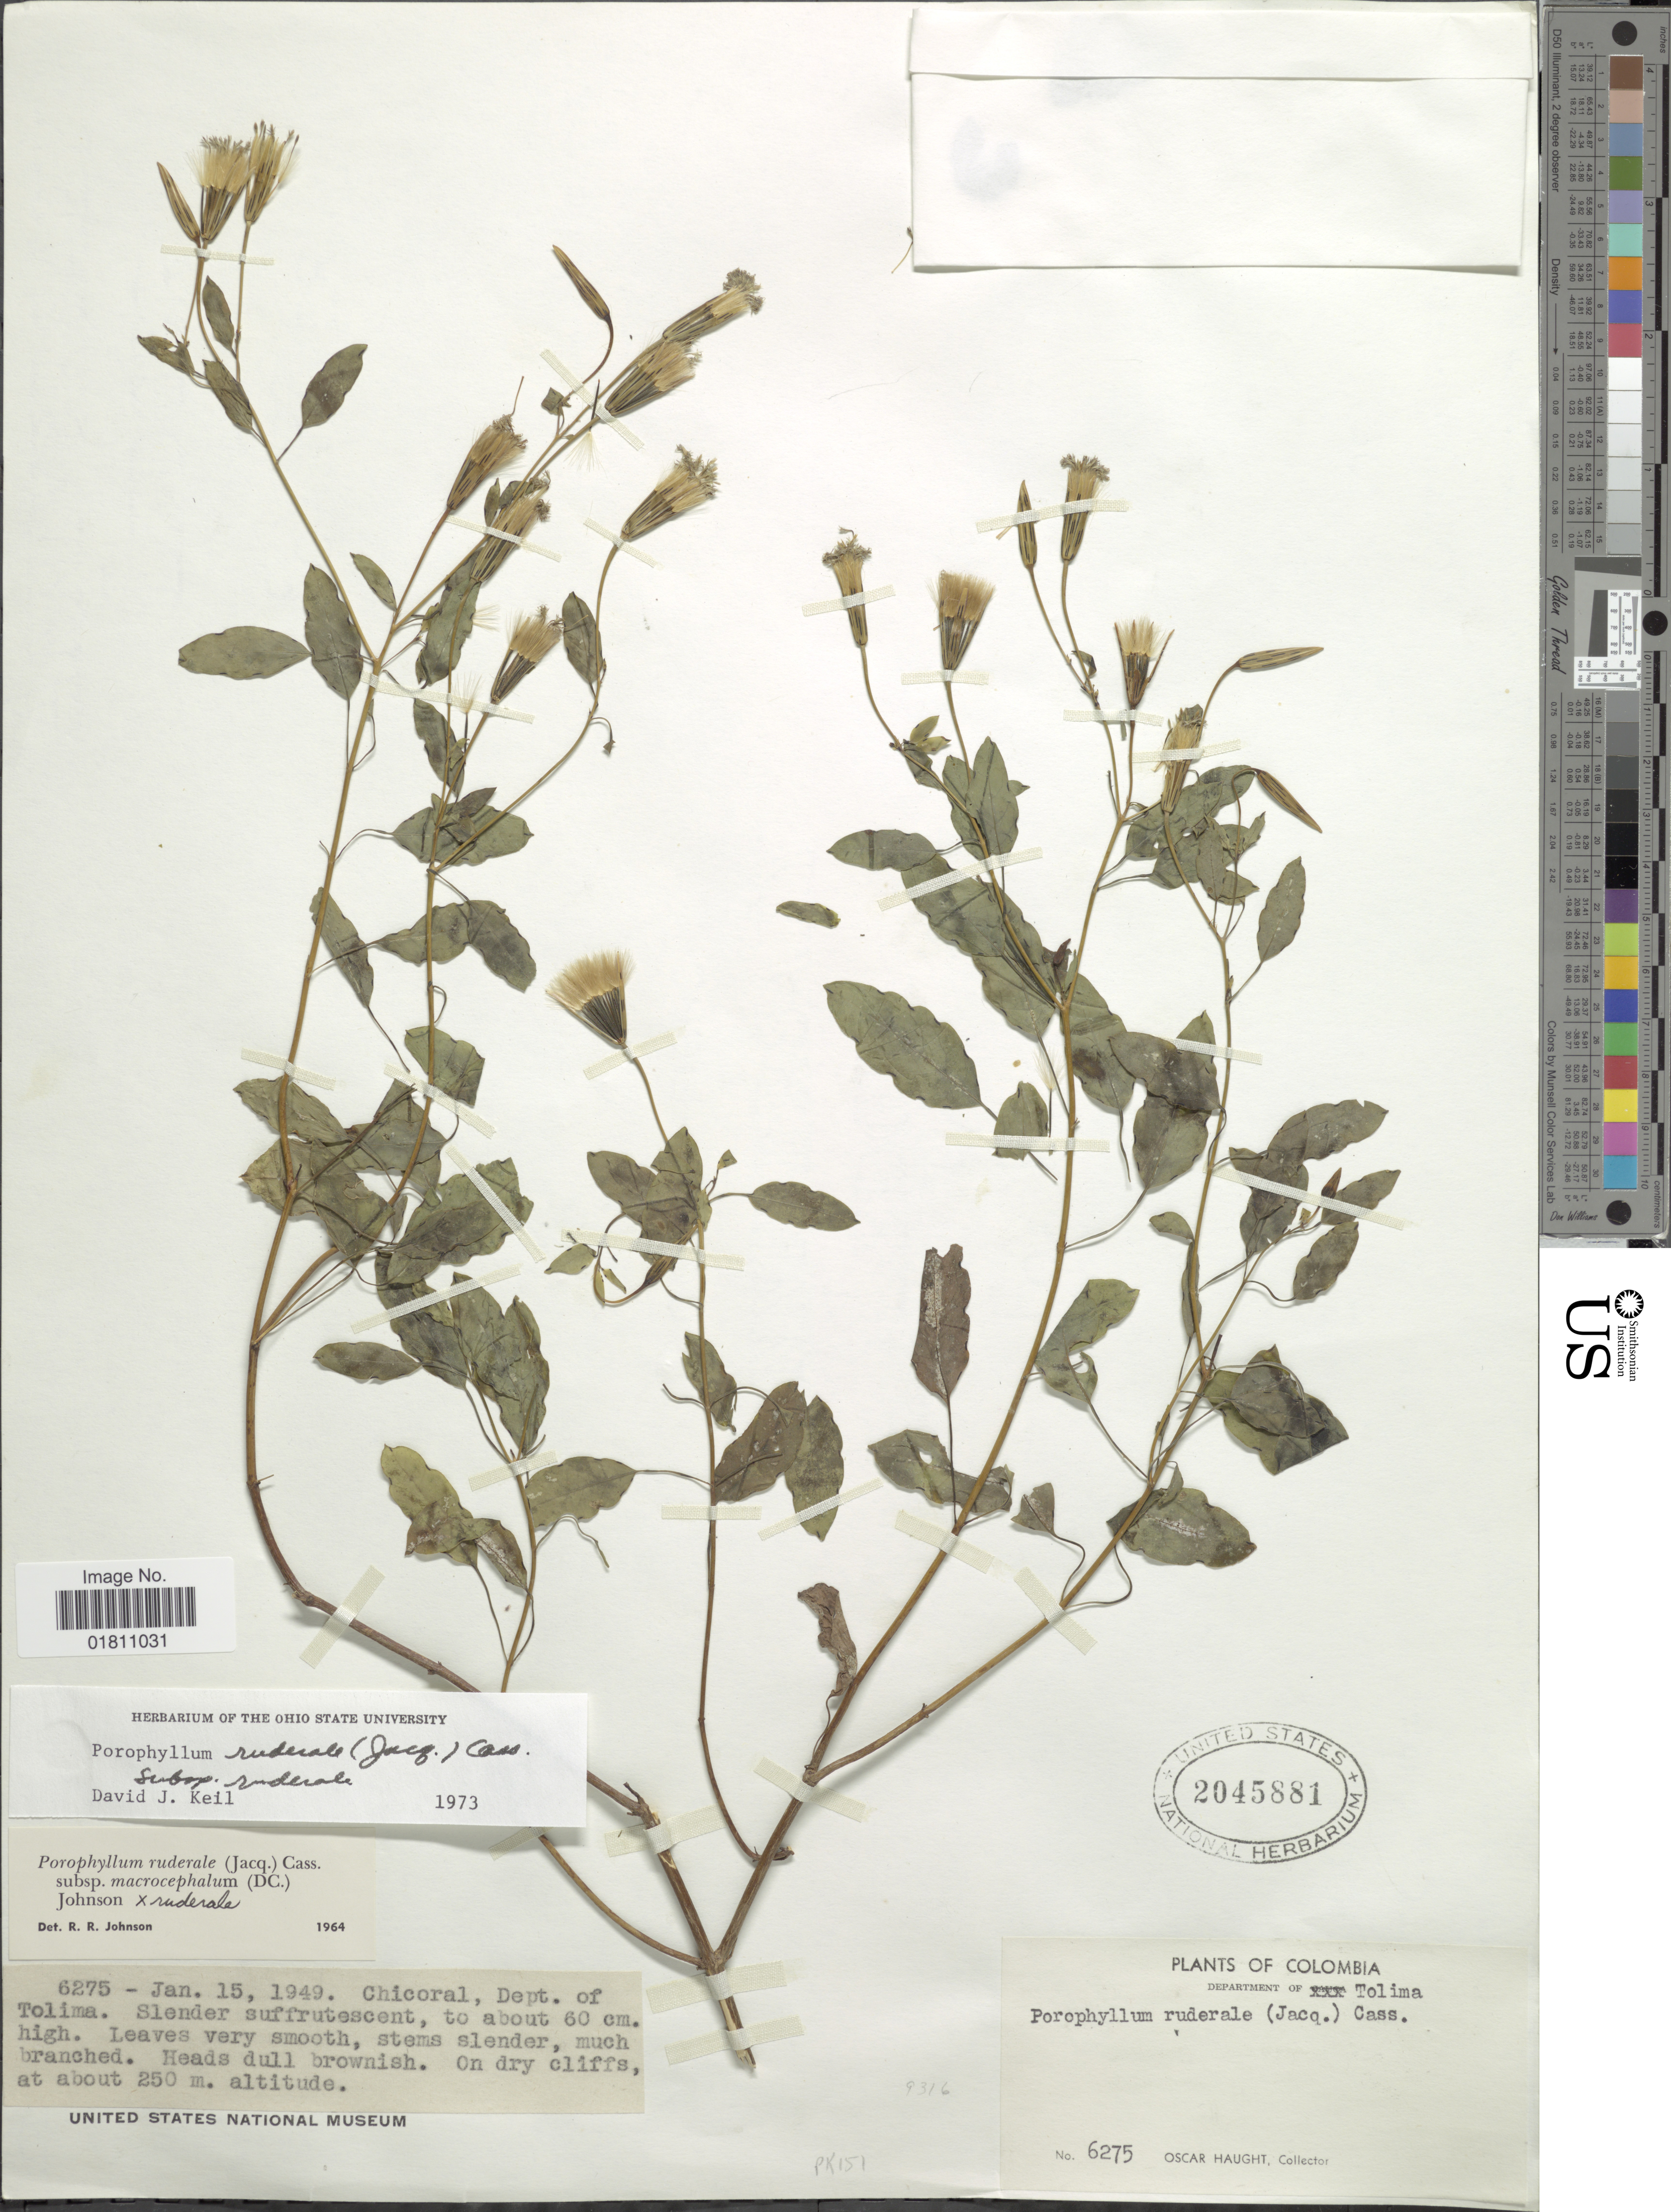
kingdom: Plantae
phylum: Tracheophyta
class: Magnoliopsida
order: Asterales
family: Asteraceae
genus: Porophyllum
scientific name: Porophyllum ruderale subsp. ruderale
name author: (Jacq.) Cass.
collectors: O. L. Haught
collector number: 6275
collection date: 1949-01-15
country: Colombia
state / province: Tolima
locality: Department of Tolima, Chicoral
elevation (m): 250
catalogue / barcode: US 2045881